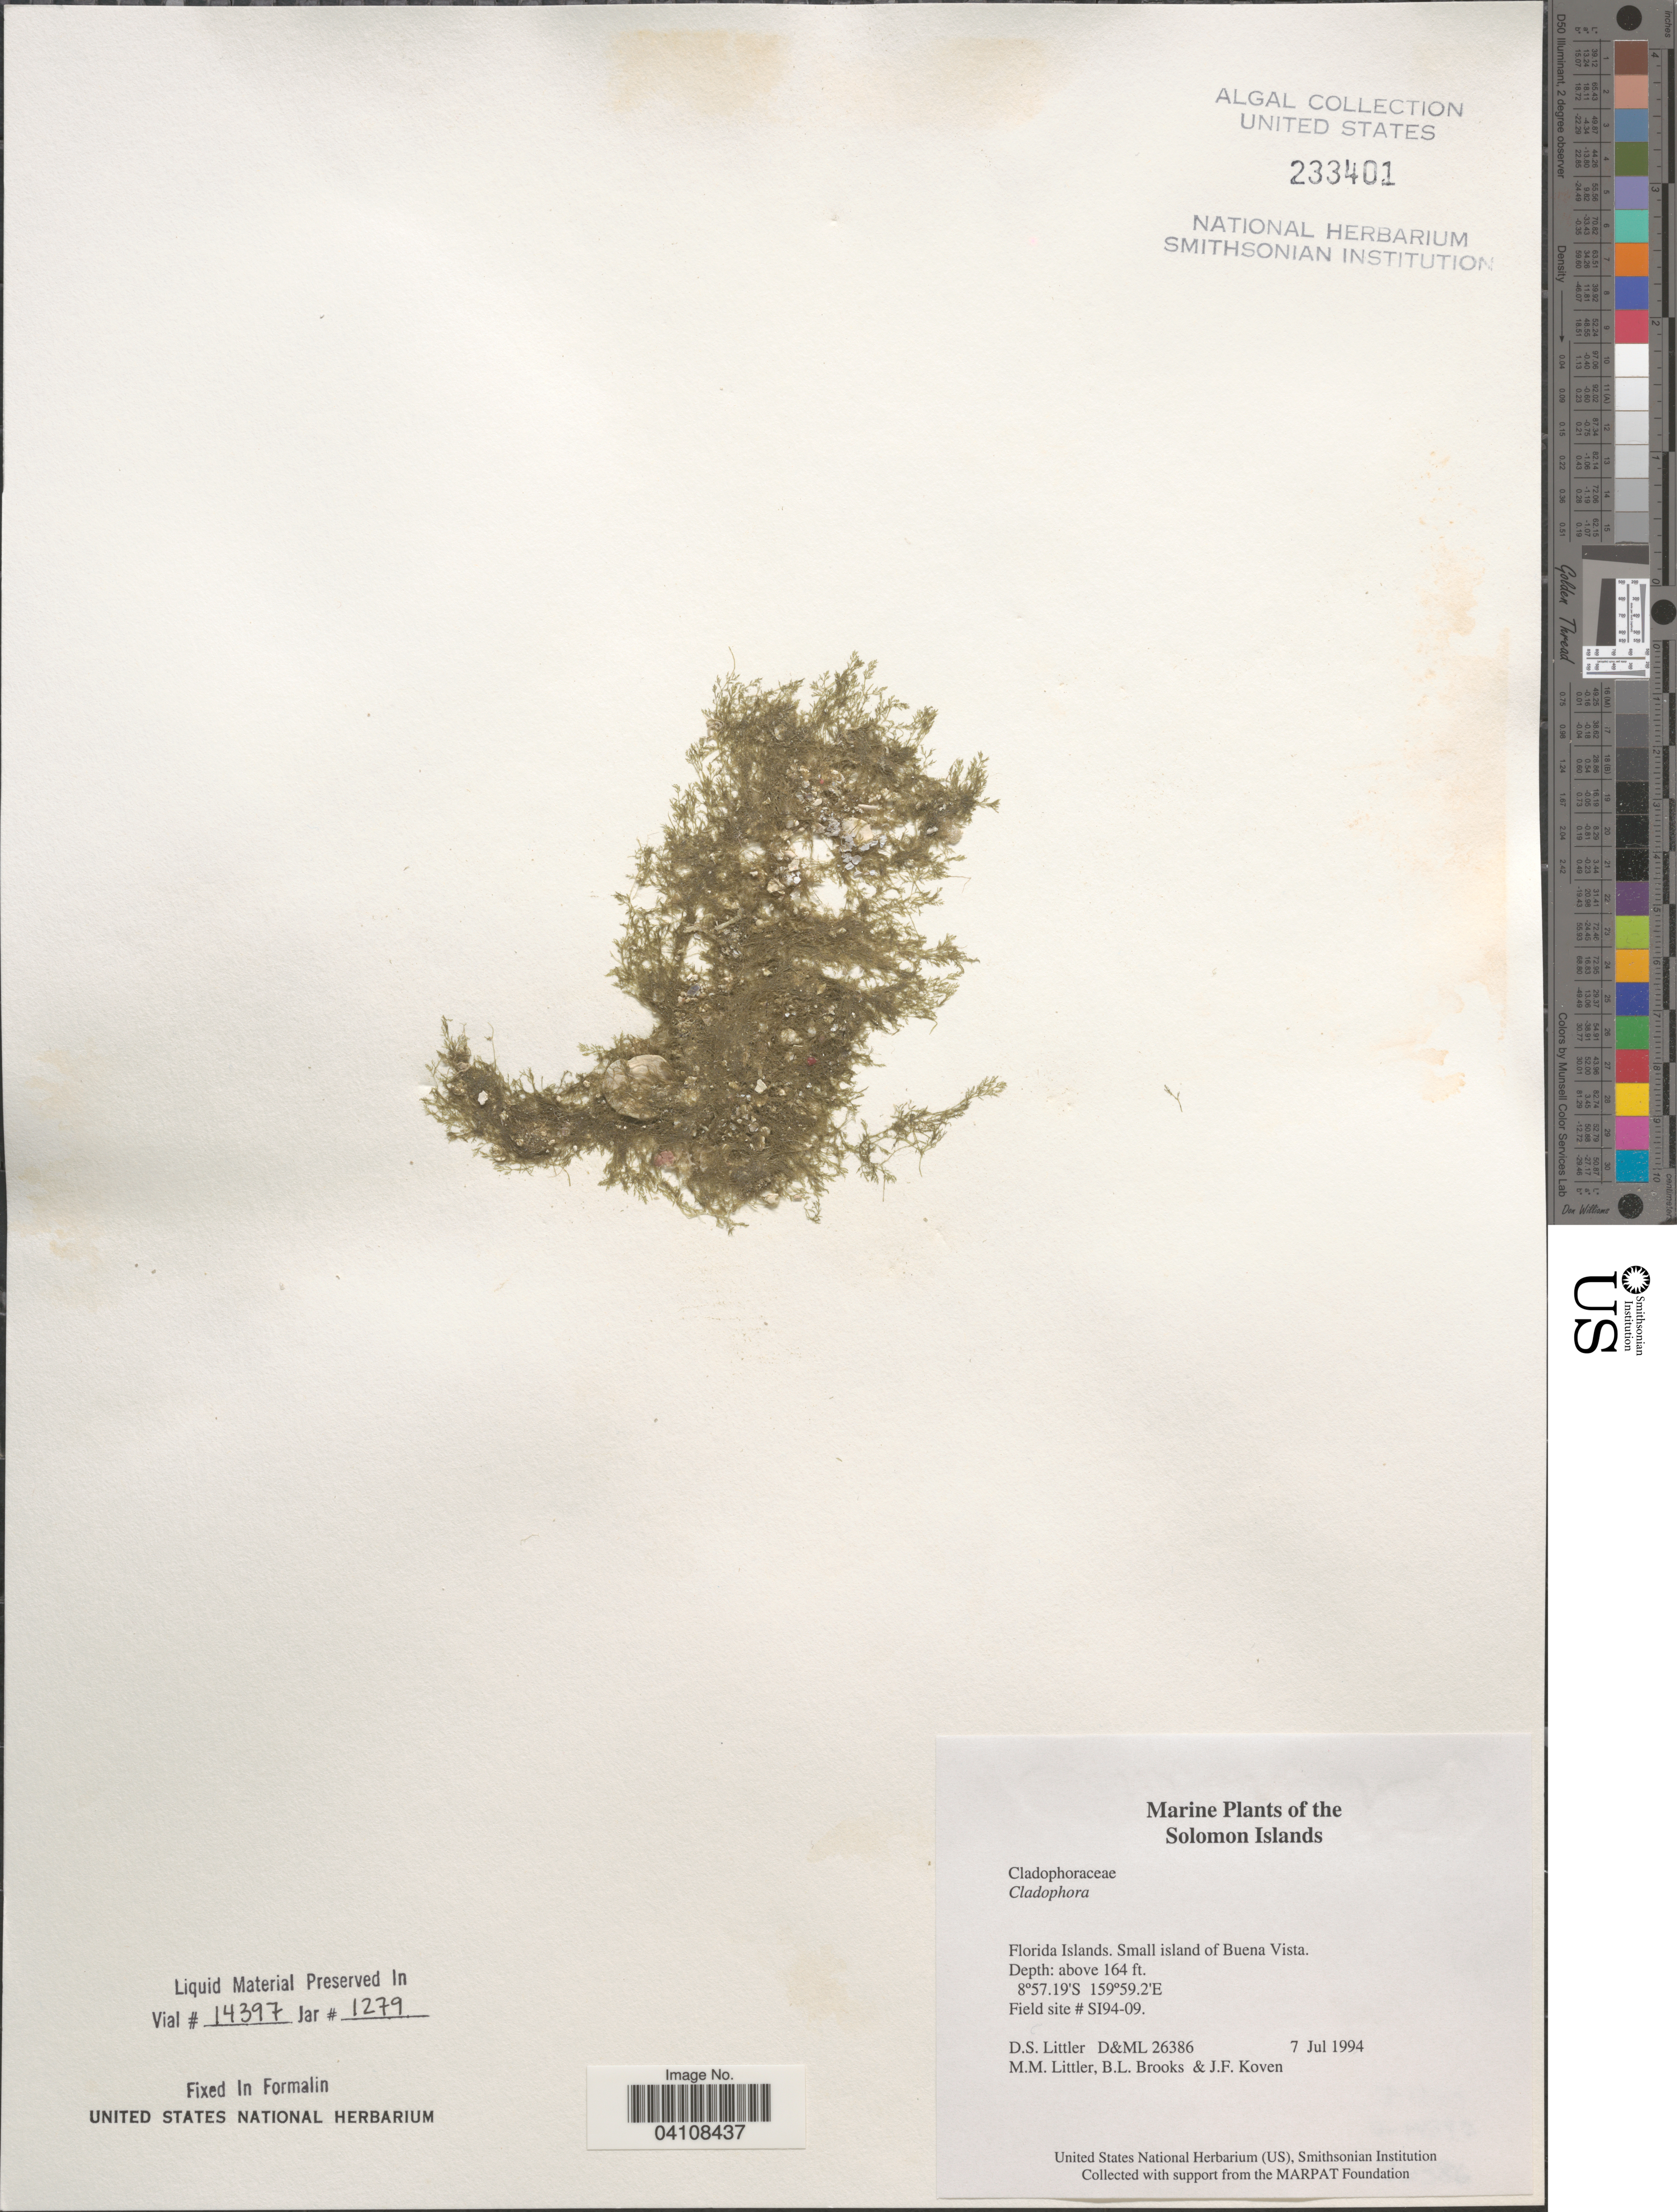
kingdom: Plantae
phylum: Chlorophyta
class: Ulvophyceae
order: Cladophorales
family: Cladophoraceae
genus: Cladophora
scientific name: Cladophora sp.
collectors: D. S. Littler, B. Brooks & J. Koven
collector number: D&ML26386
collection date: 1994-07-07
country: Solomon Islands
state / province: Solomon Islands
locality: Florida Islands. Small island of Buena Vista. Field site # SI94-09.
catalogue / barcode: US 233401